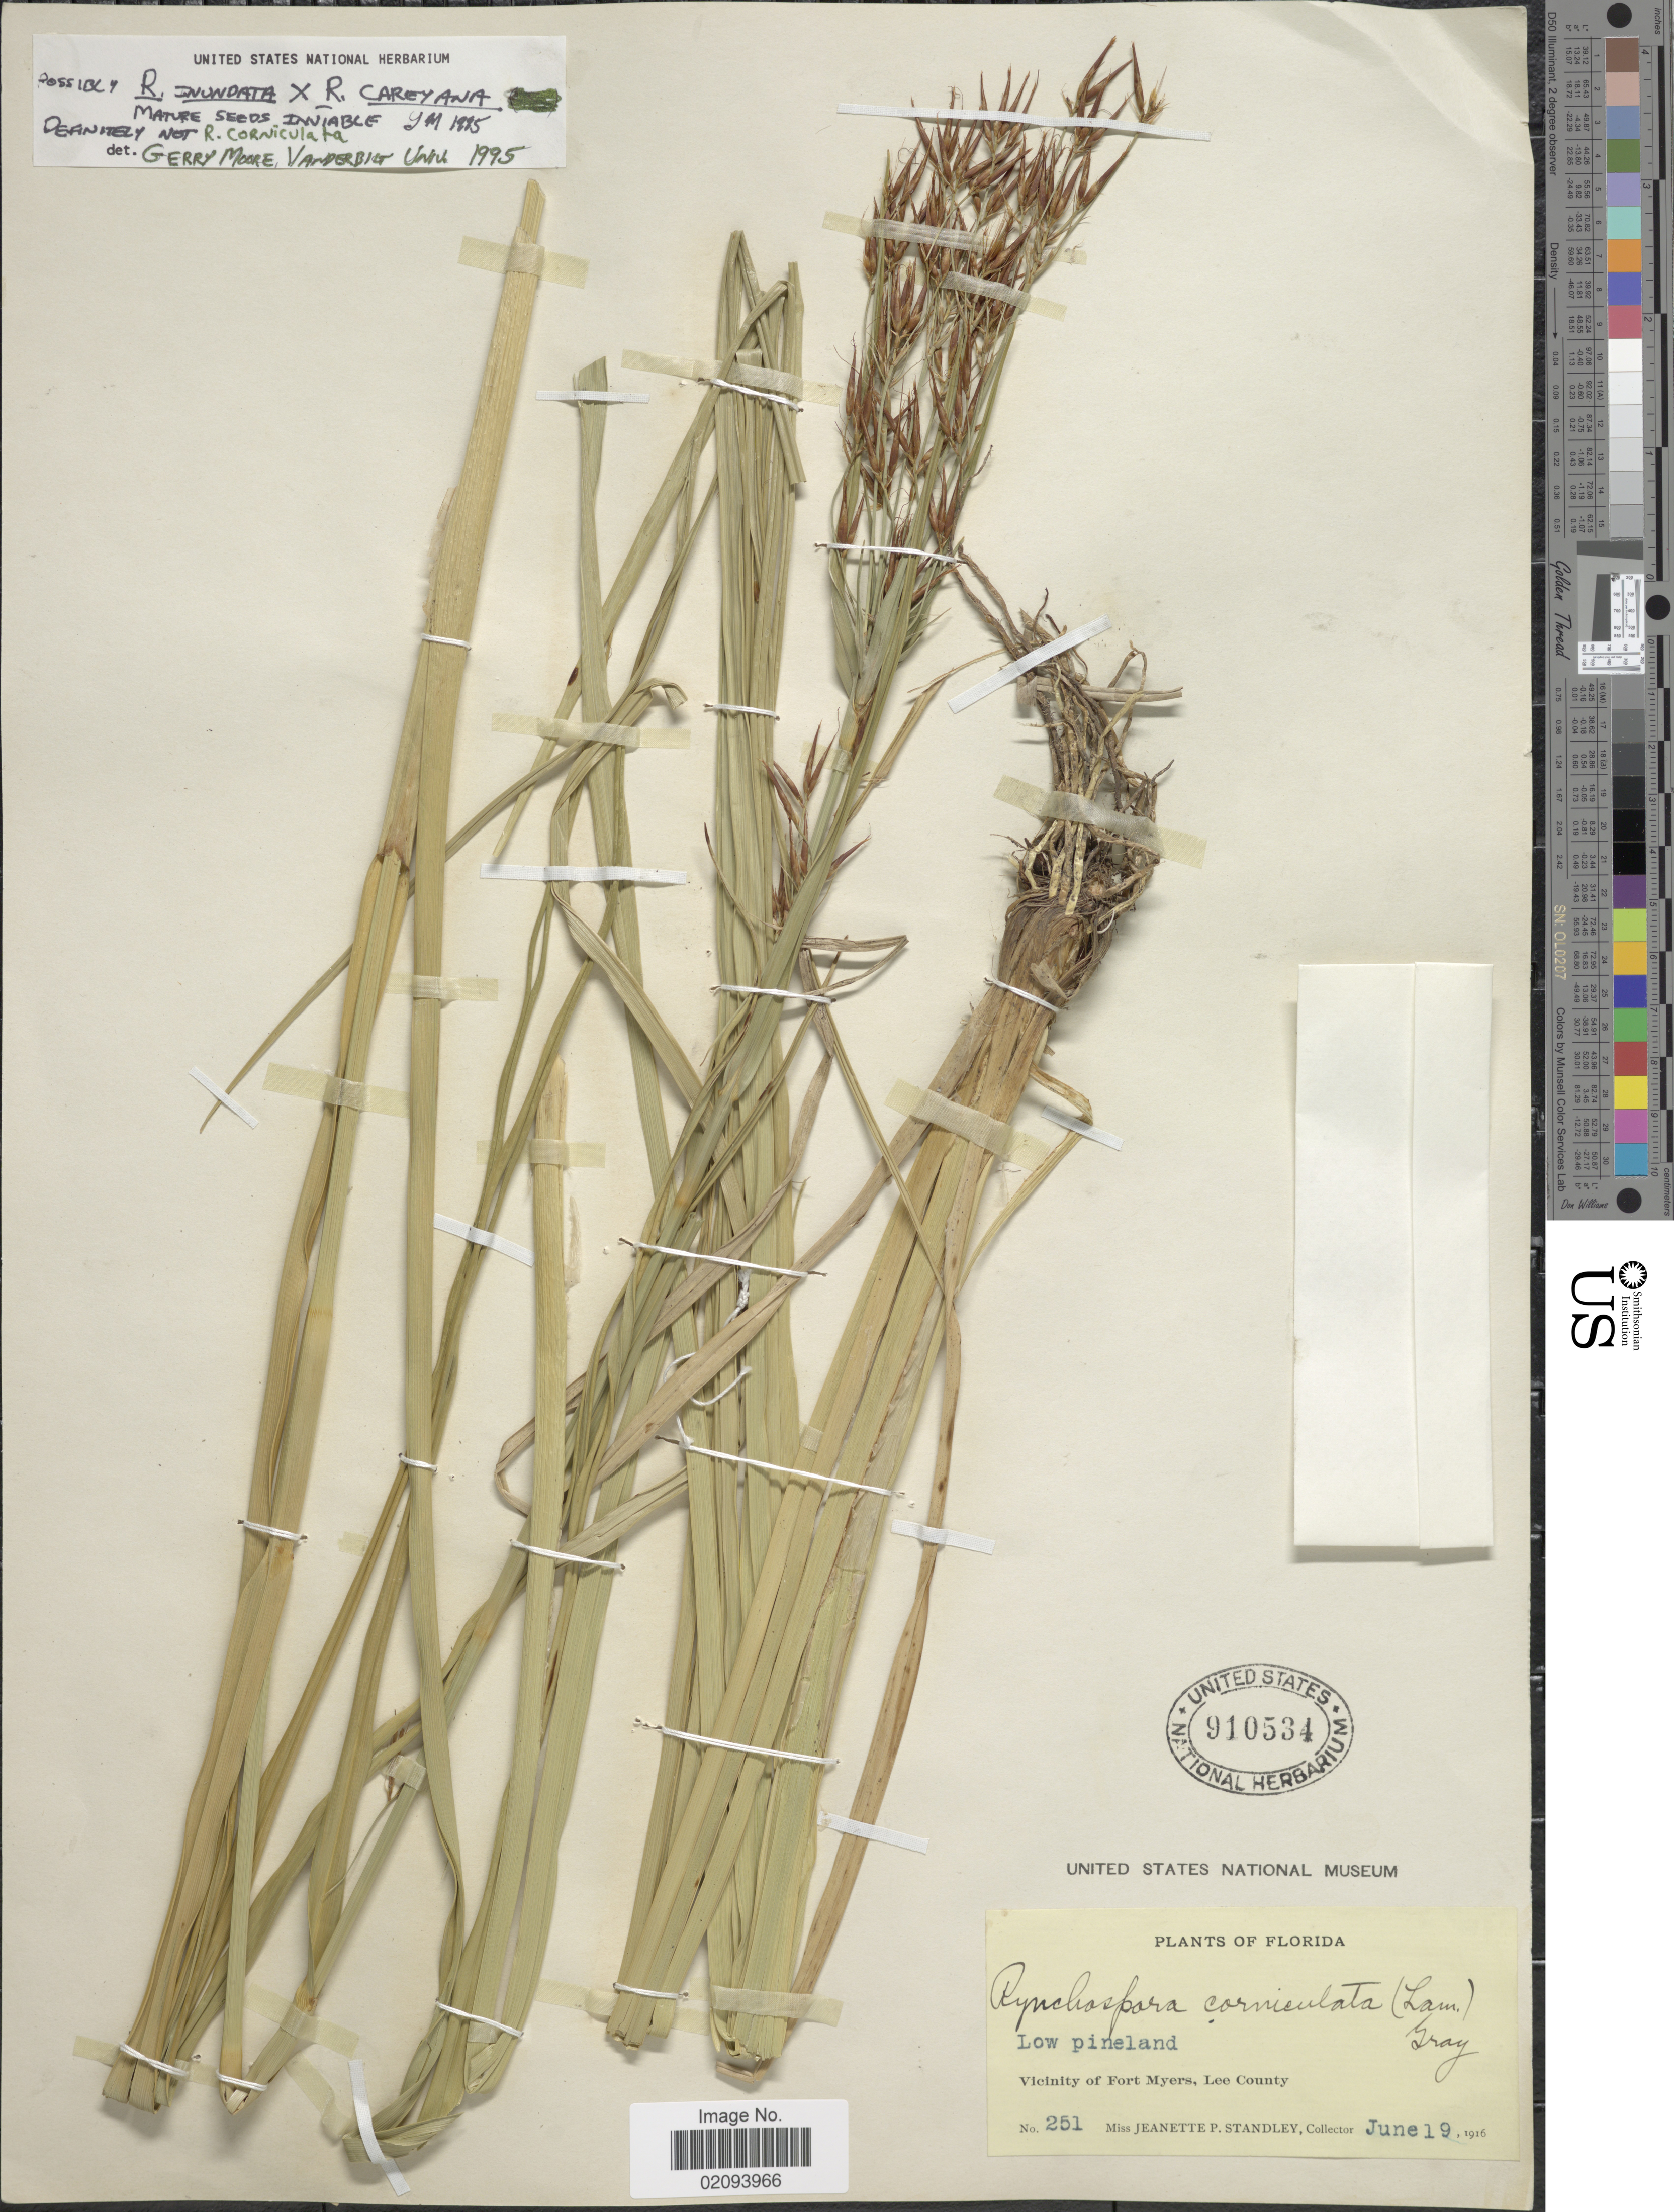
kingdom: Plantae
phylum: Tracheophyta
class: Liliopsida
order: Poales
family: Cyperaceae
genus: Rhynchospora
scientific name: Rhynchospora inundata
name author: (Oakes) Fernald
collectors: J. P. Standley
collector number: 251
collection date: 1916-06-19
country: United States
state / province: Florida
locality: Vicinity of Fort Myers, Lee County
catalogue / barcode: US 910534